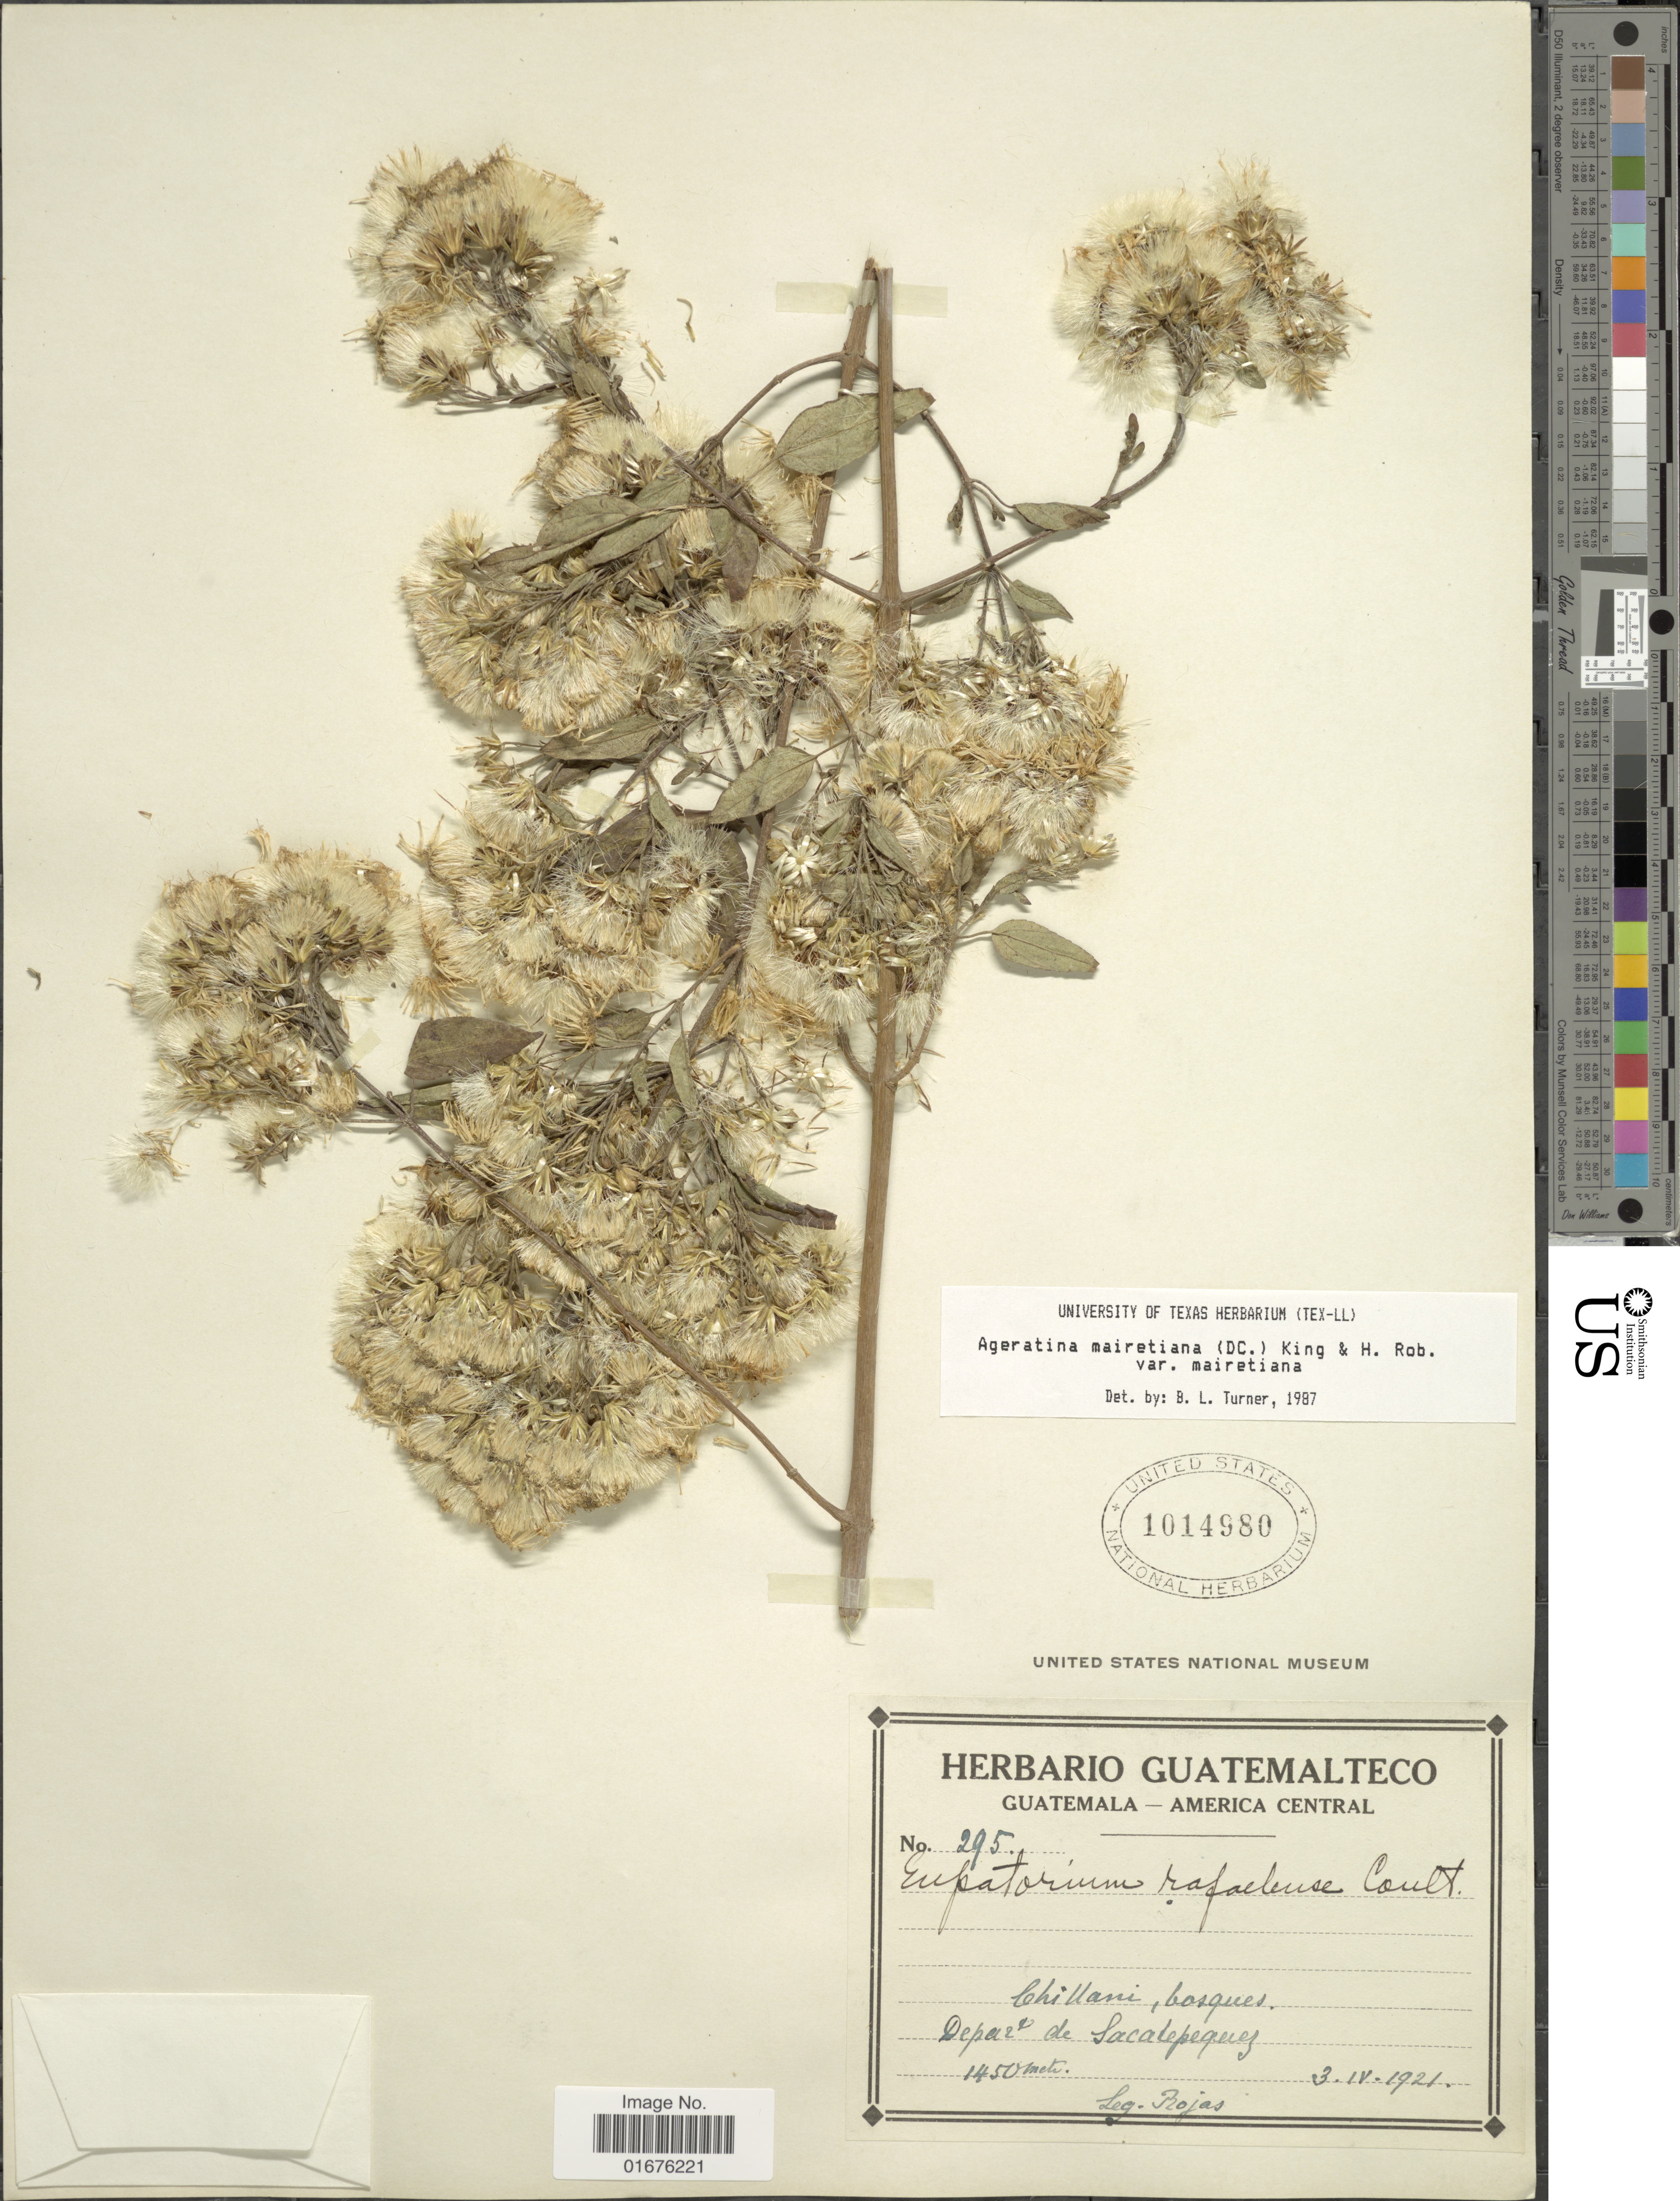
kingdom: Plantae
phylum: Tracheophyta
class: Magnoliopsida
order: Asterales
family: Asteraceae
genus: Ageratina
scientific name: Ageratina mairetiana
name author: (DC.) R.M. King & H. Rob.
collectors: Rojas, --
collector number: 295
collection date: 1921-04-03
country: Guatemala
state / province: Sacatepéquez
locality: Chillani, bosques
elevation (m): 1450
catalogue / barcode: US 1014980